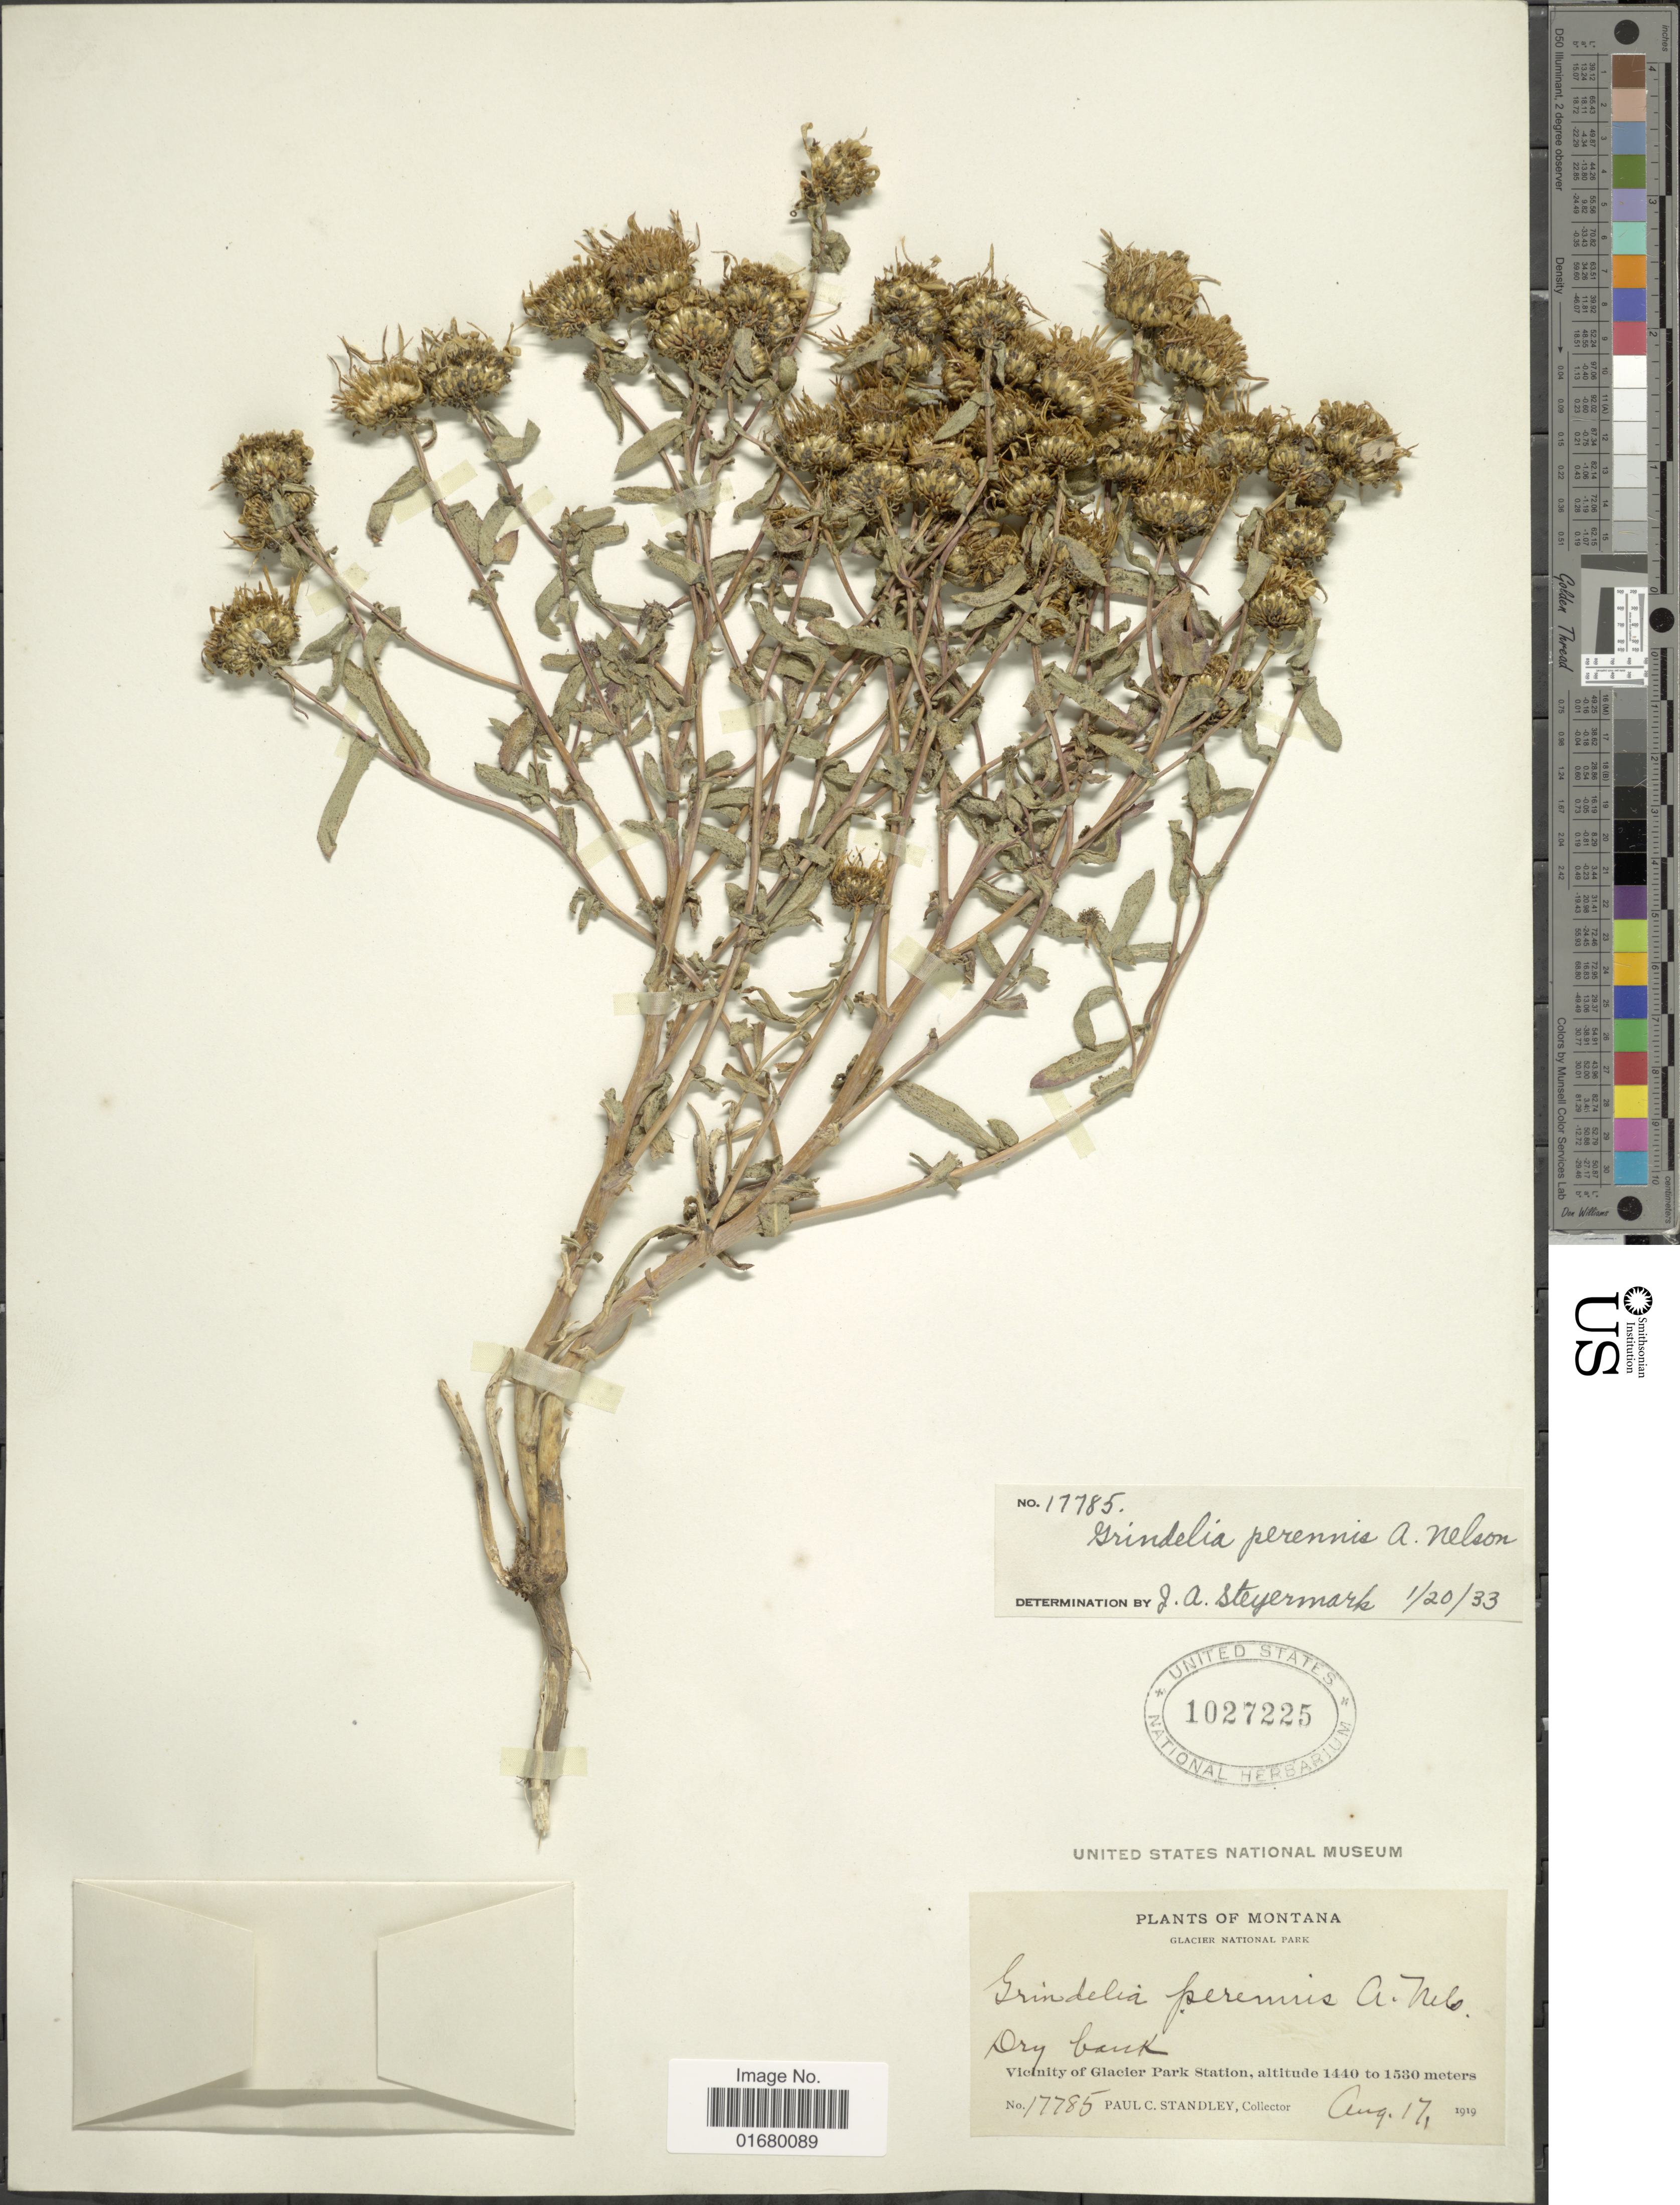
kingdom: Plantae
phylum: Tracheophyta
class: Magnoliopsida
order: Asterales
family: Asteraceae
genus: Grindelia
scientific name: Grindelia perennis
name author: A. Nelson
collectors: P. C. Standley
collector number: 17785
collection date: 1919-08-17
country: United States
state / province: Montana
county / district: Glacier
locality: Glacier National Park, vicinity of Glacier Park Station.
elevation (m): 1440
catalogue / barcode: US 1027225